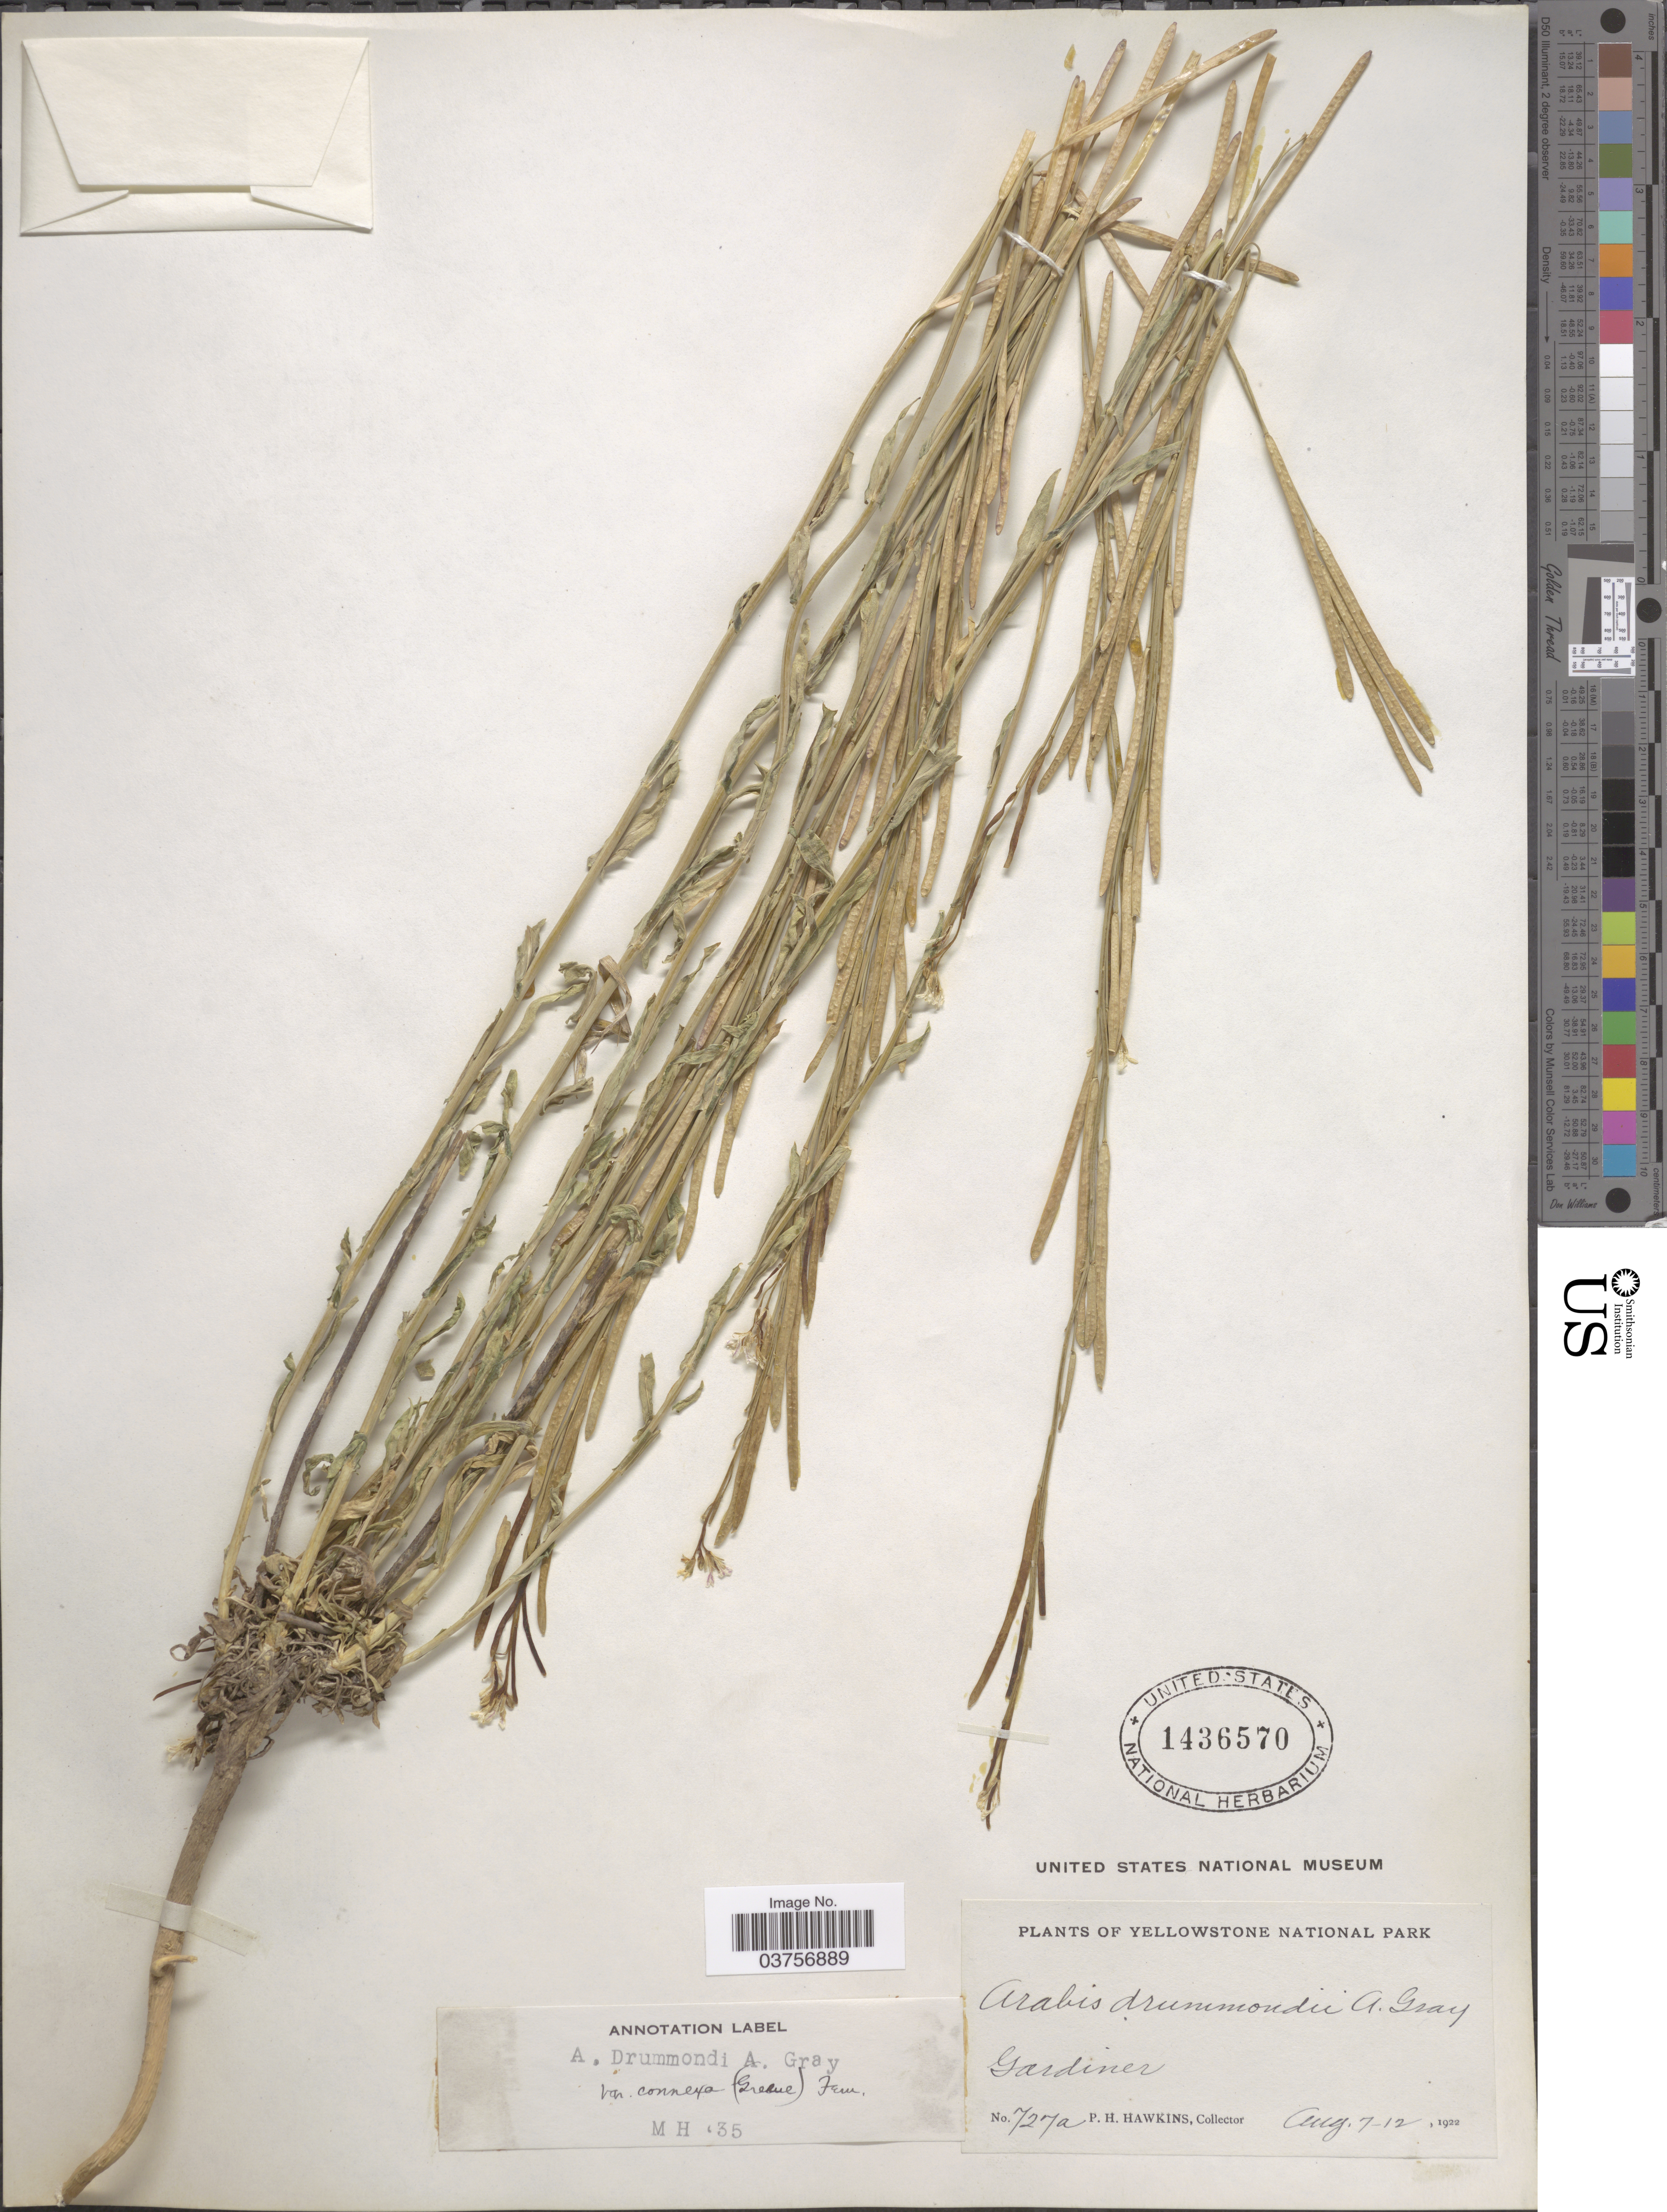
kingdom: Plantae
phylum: Tracheophyta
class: Magnoliopsida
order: Brassicales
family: Brassicaceae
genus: Arabis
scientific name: Arabis drummondii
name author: A. Gray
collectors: P. Hawkins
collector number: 727a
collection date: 1922-08-07/1922-08-12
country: United States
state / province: Montana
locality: Yellowstone National Park. Gardiner.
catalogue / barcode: US 1436570